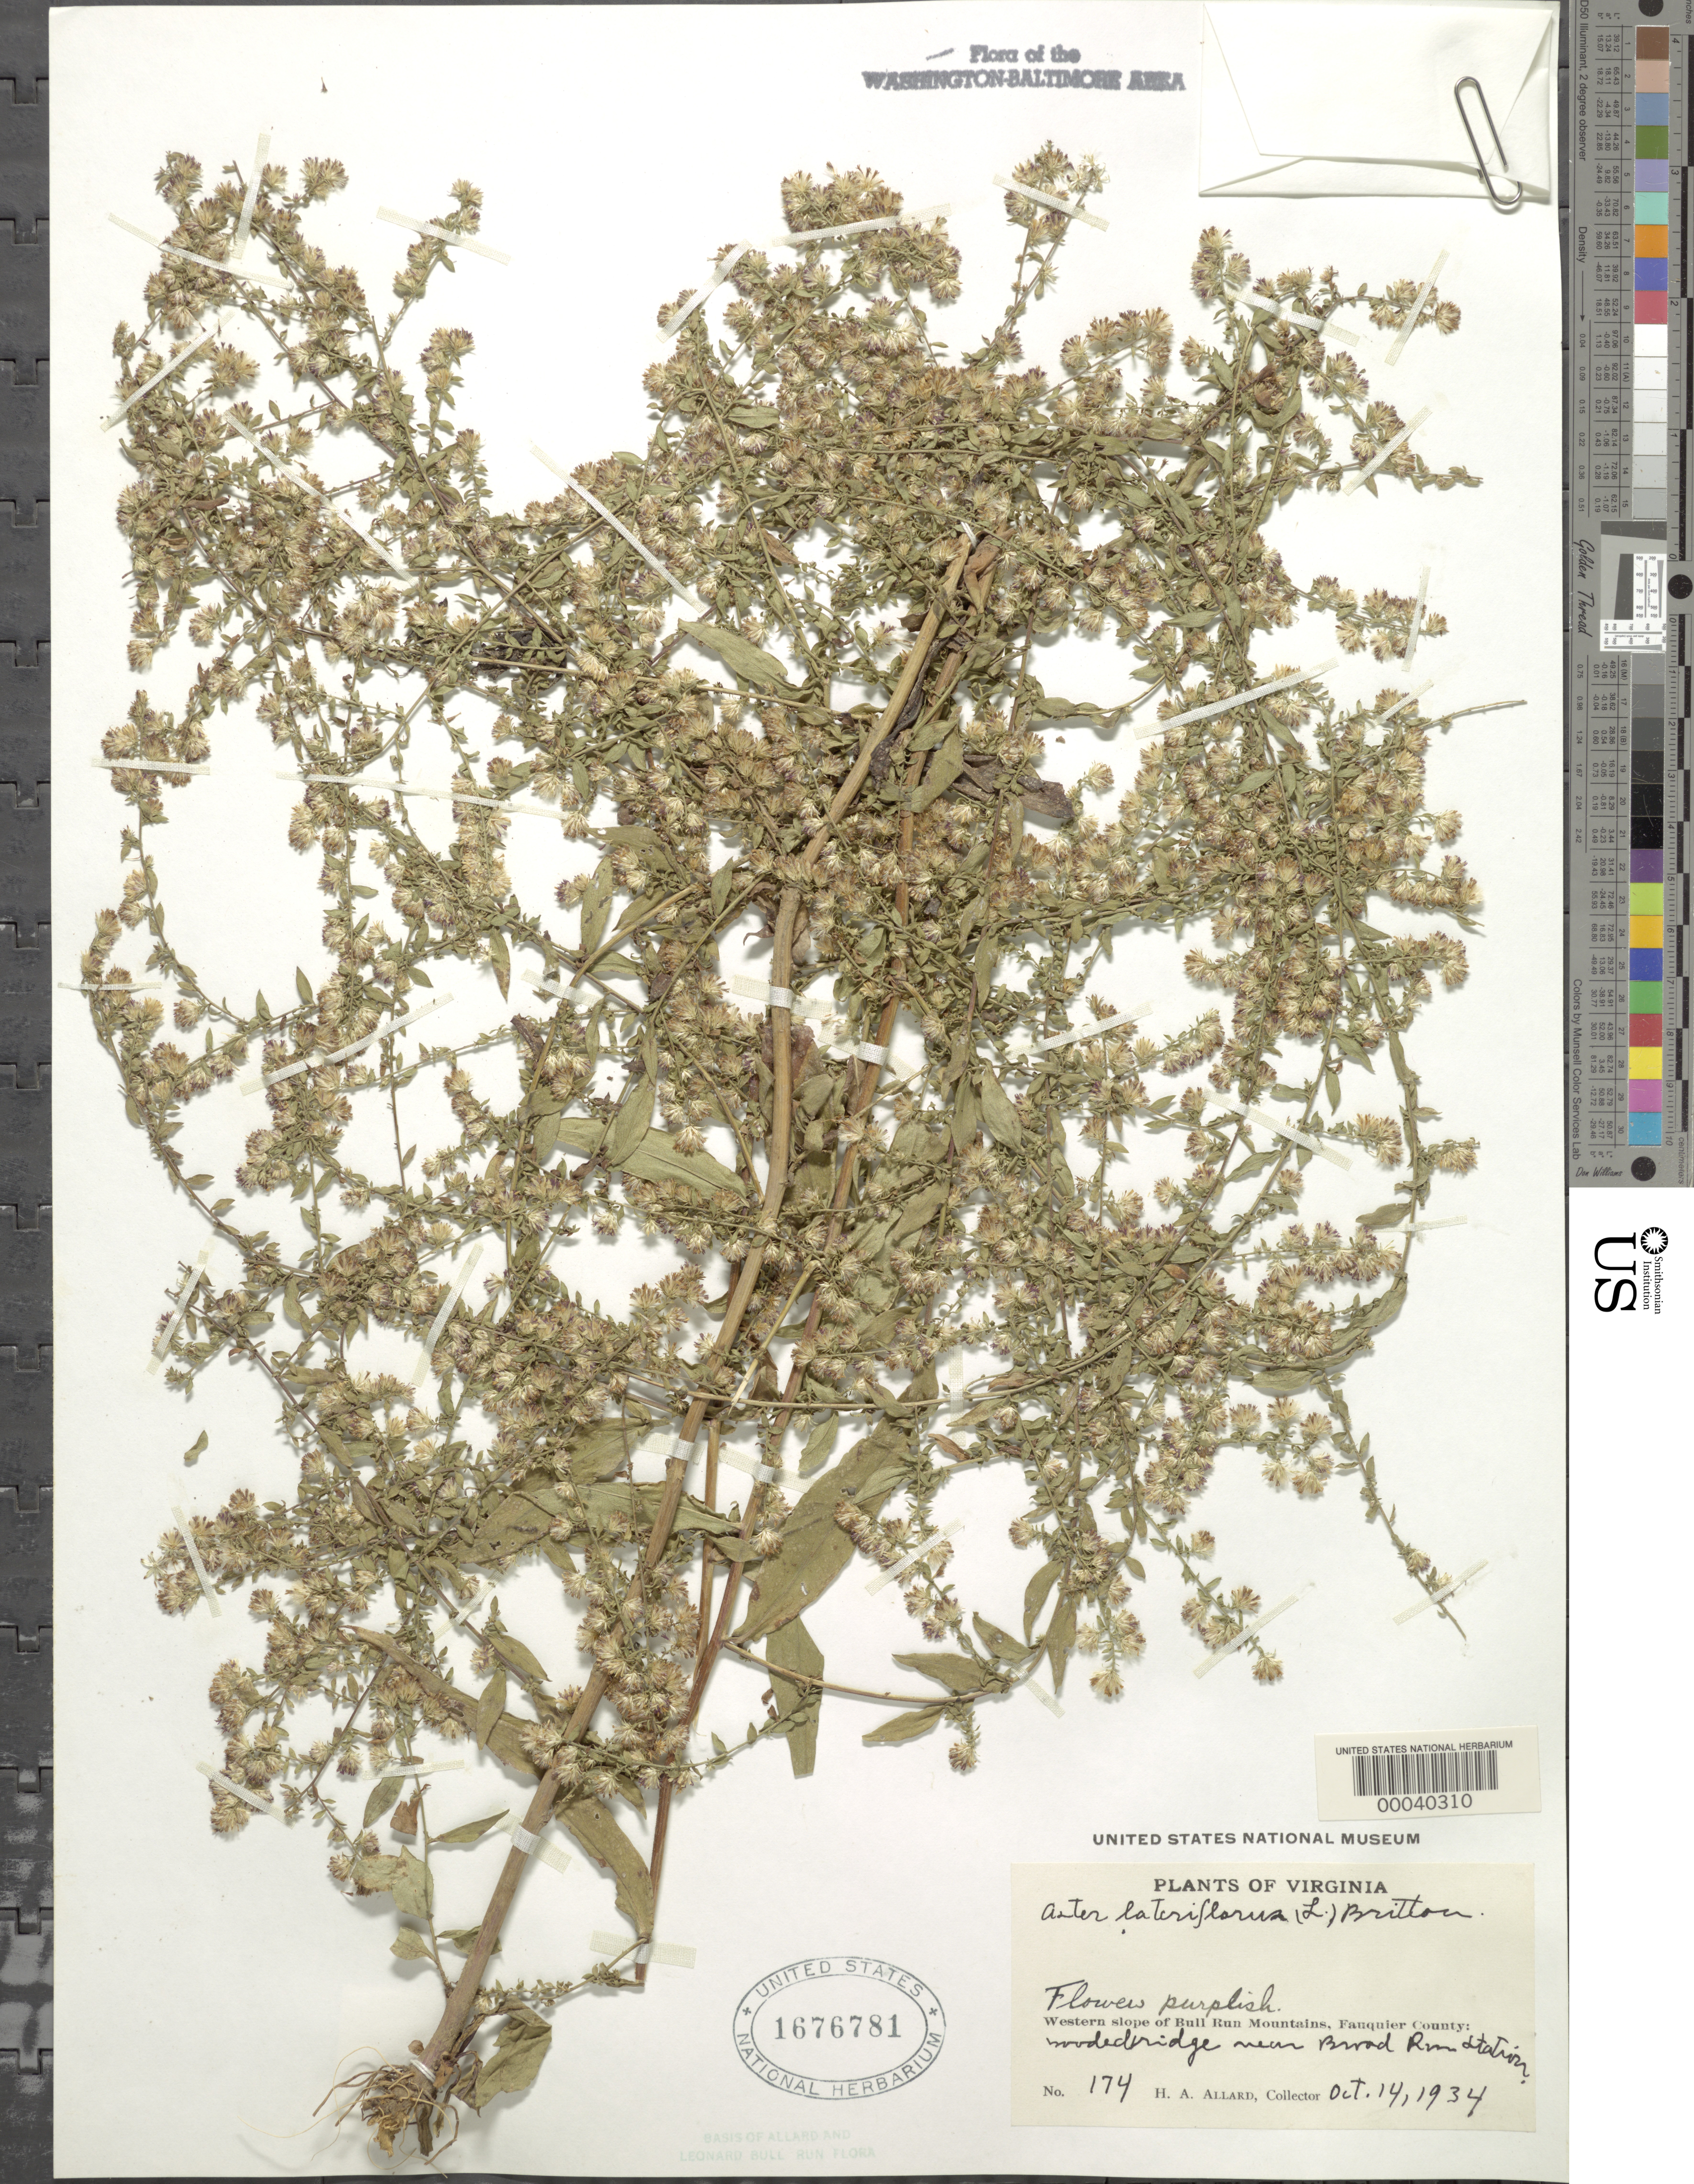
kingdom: Plantae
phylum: Tracheophyta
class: Magnoliopsida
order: Asterales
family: Asteraceae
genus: Symphyotrichum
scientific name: Symphyotrichum lateriflorum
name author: (L.) Á. Löve & D. Löve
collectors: H. A. Allard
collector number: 174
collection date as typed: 14 Oct 1934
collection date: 1934-10-14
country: United States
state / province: Virginia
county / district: Fauquier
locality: Near Broad Run Station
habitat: Wooded ridge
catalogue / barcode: US 1676781